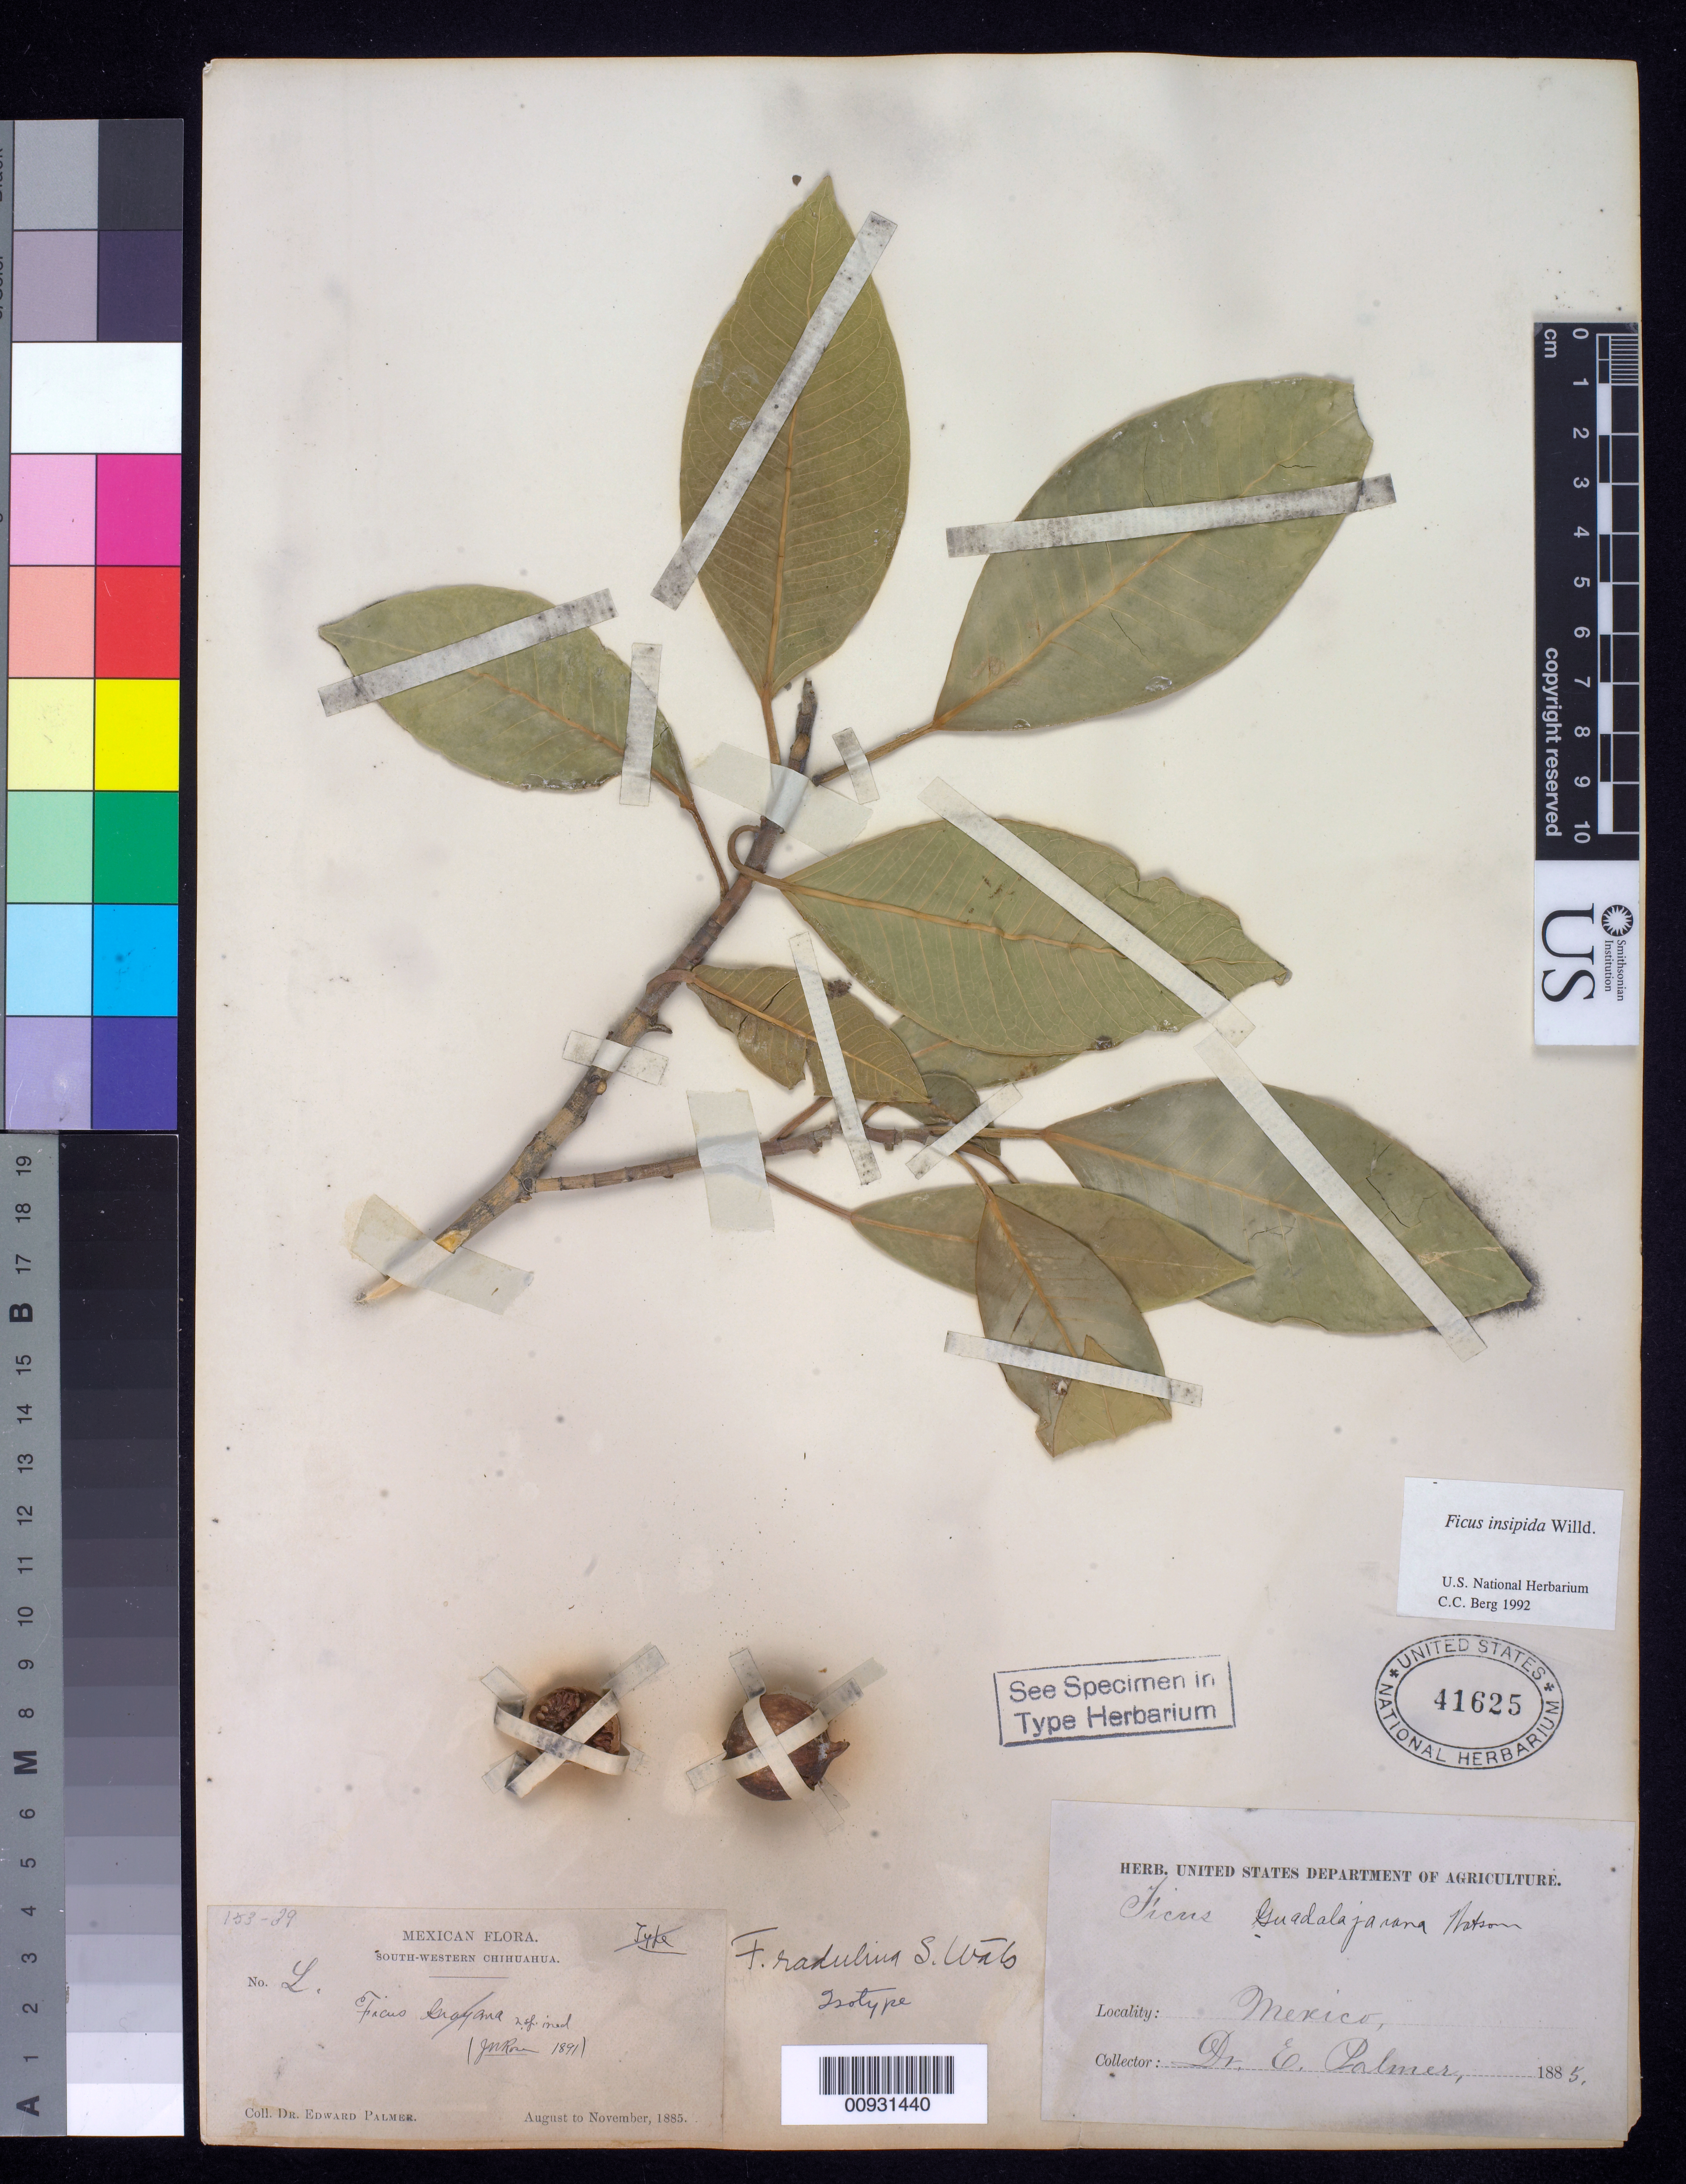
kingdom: Plantae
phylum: Tracheophyta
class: Magnoliopsida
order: Rosales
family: Moraceae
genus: Ficus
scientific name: Ficus radulina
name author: S. Watson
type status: Isotype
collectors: E. Palmer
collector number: L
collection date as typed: Aug 1885 to Nov 1885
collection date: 1885-08/1885-11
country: Mexico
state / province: Chihuahua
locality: South-western Chihuahua.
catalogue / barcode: US 41625